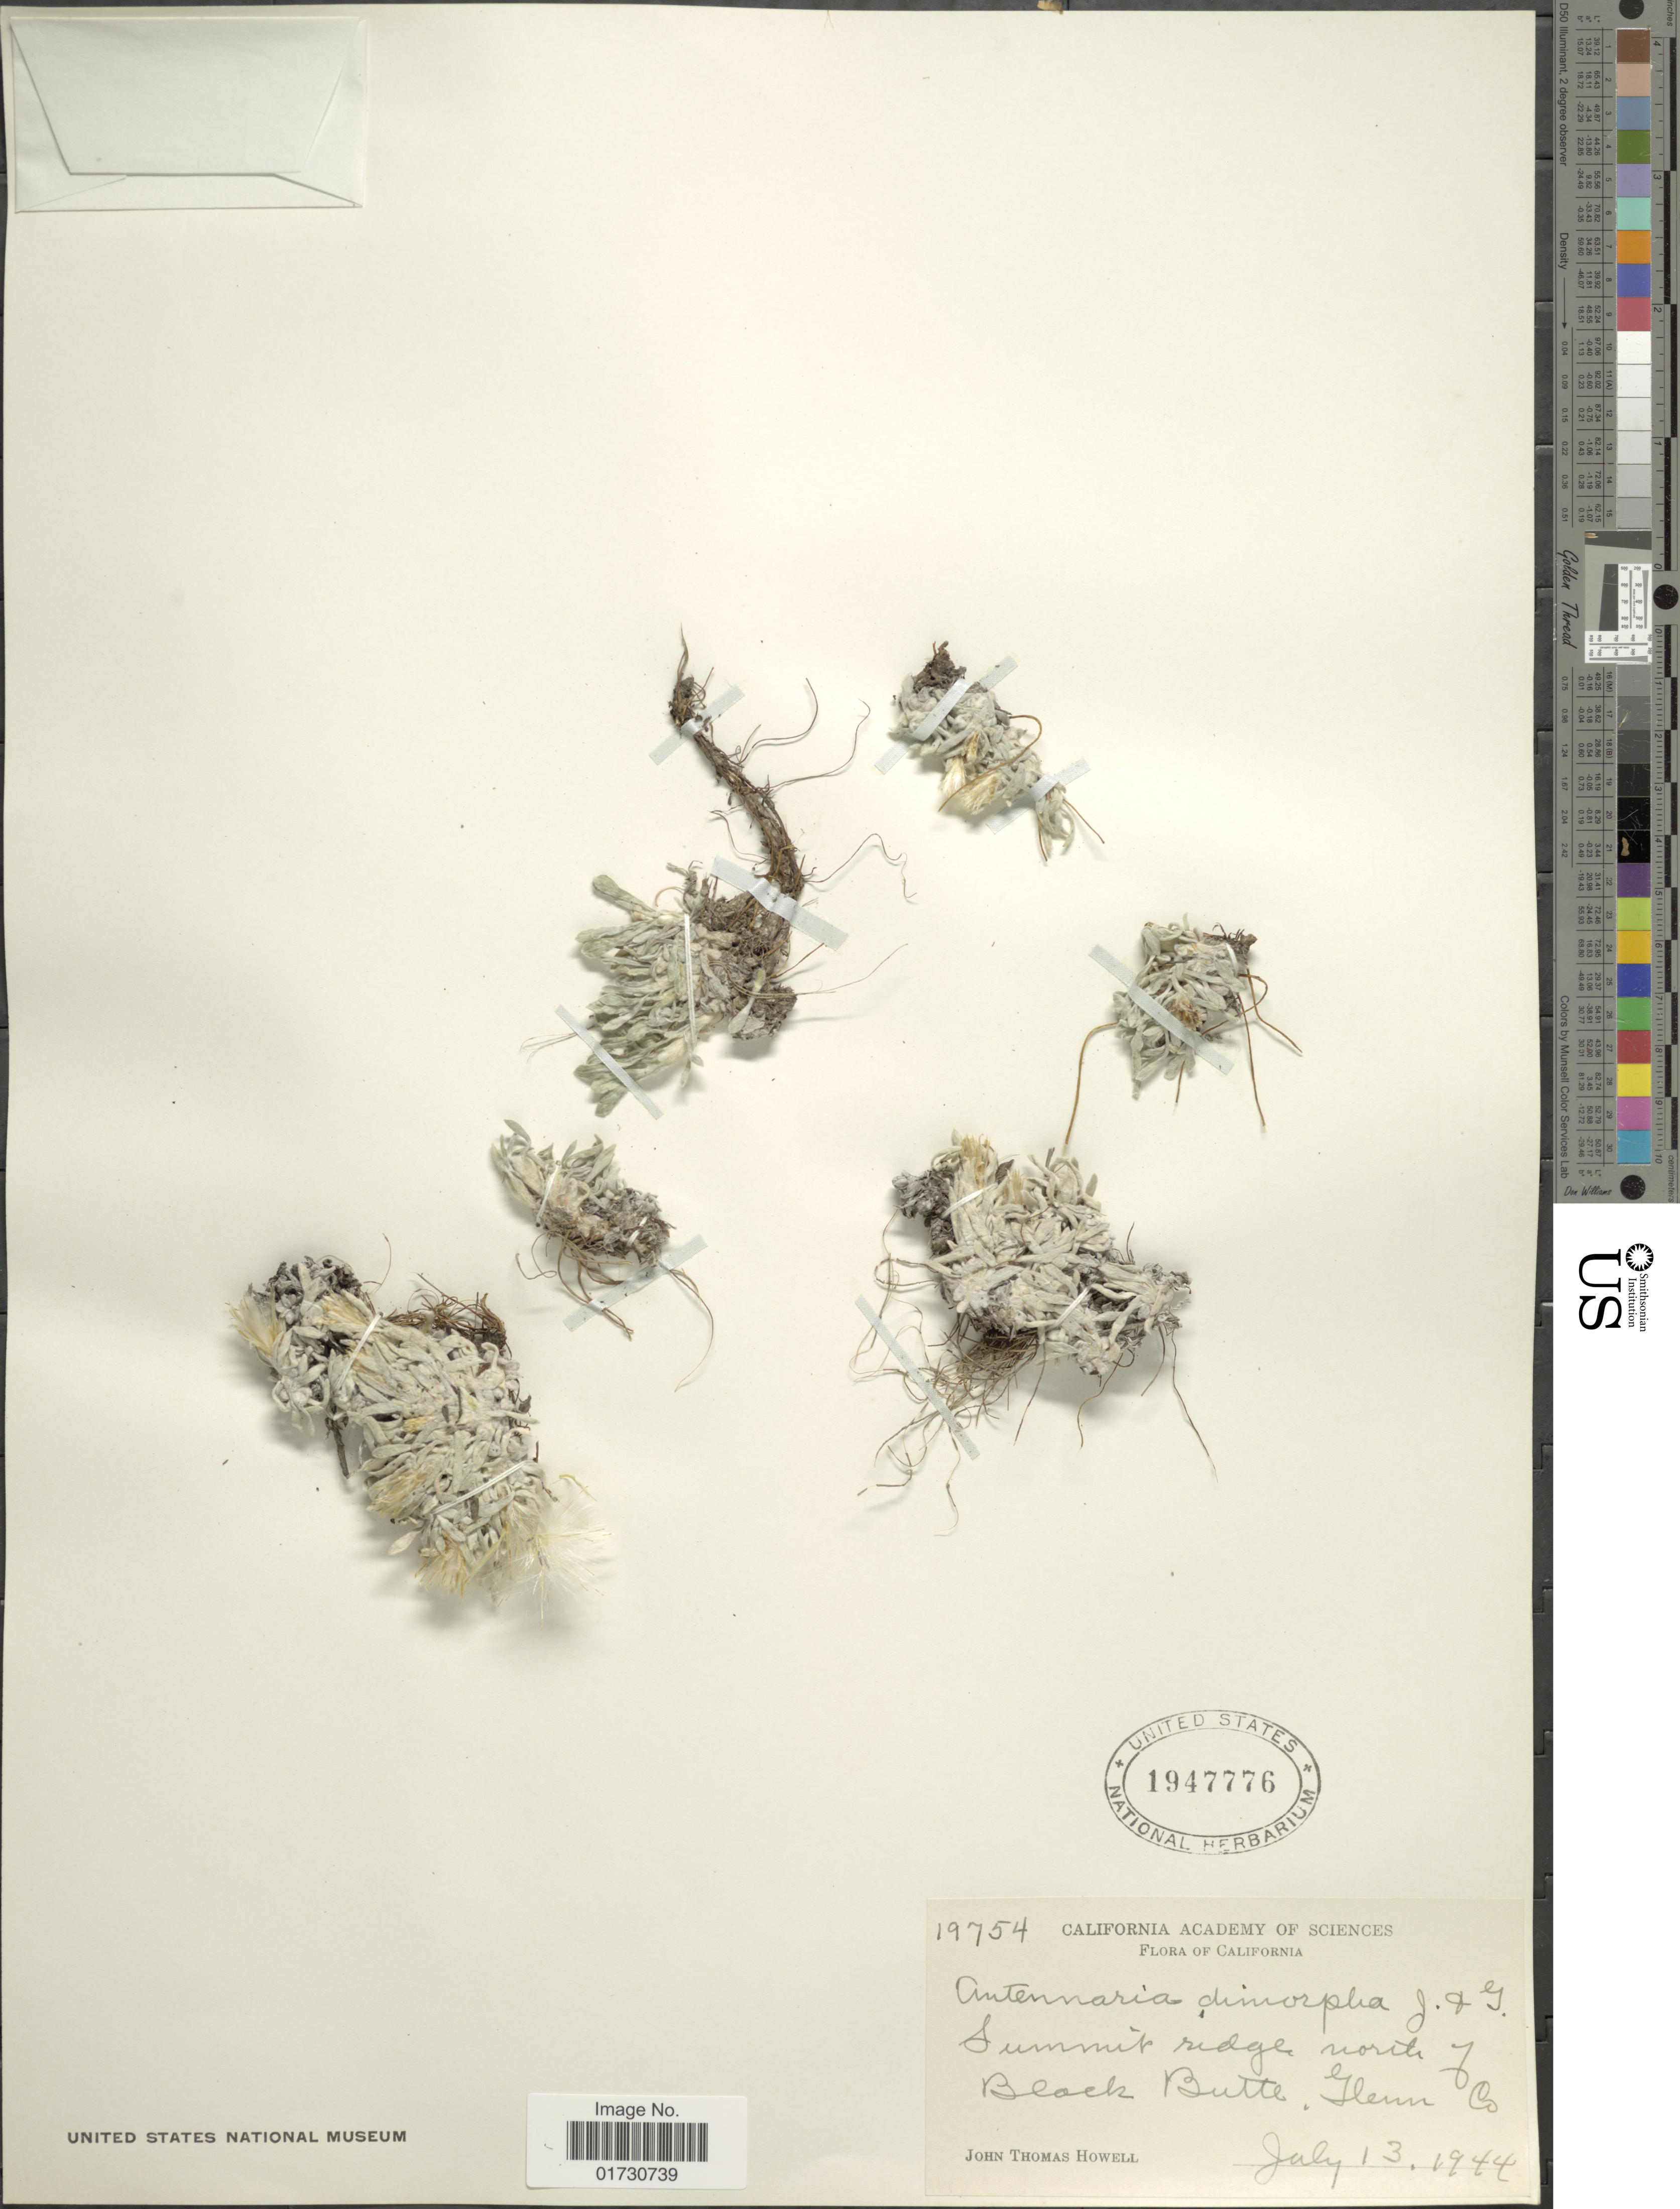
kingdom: Plantae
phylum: Tracheophyta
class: Magnoliopsida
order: Asterales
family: Asteraceae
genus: Antennaria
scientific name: Antennaria dimorpha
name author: (Nutt.) Torr. & A. Gray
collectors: J. T. Howell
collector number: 19754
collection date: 1944-07-13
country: United States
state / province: California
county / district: Glenn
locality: Summit ridge north of Black Butte, Glenn Co.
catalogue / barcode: US 1947776